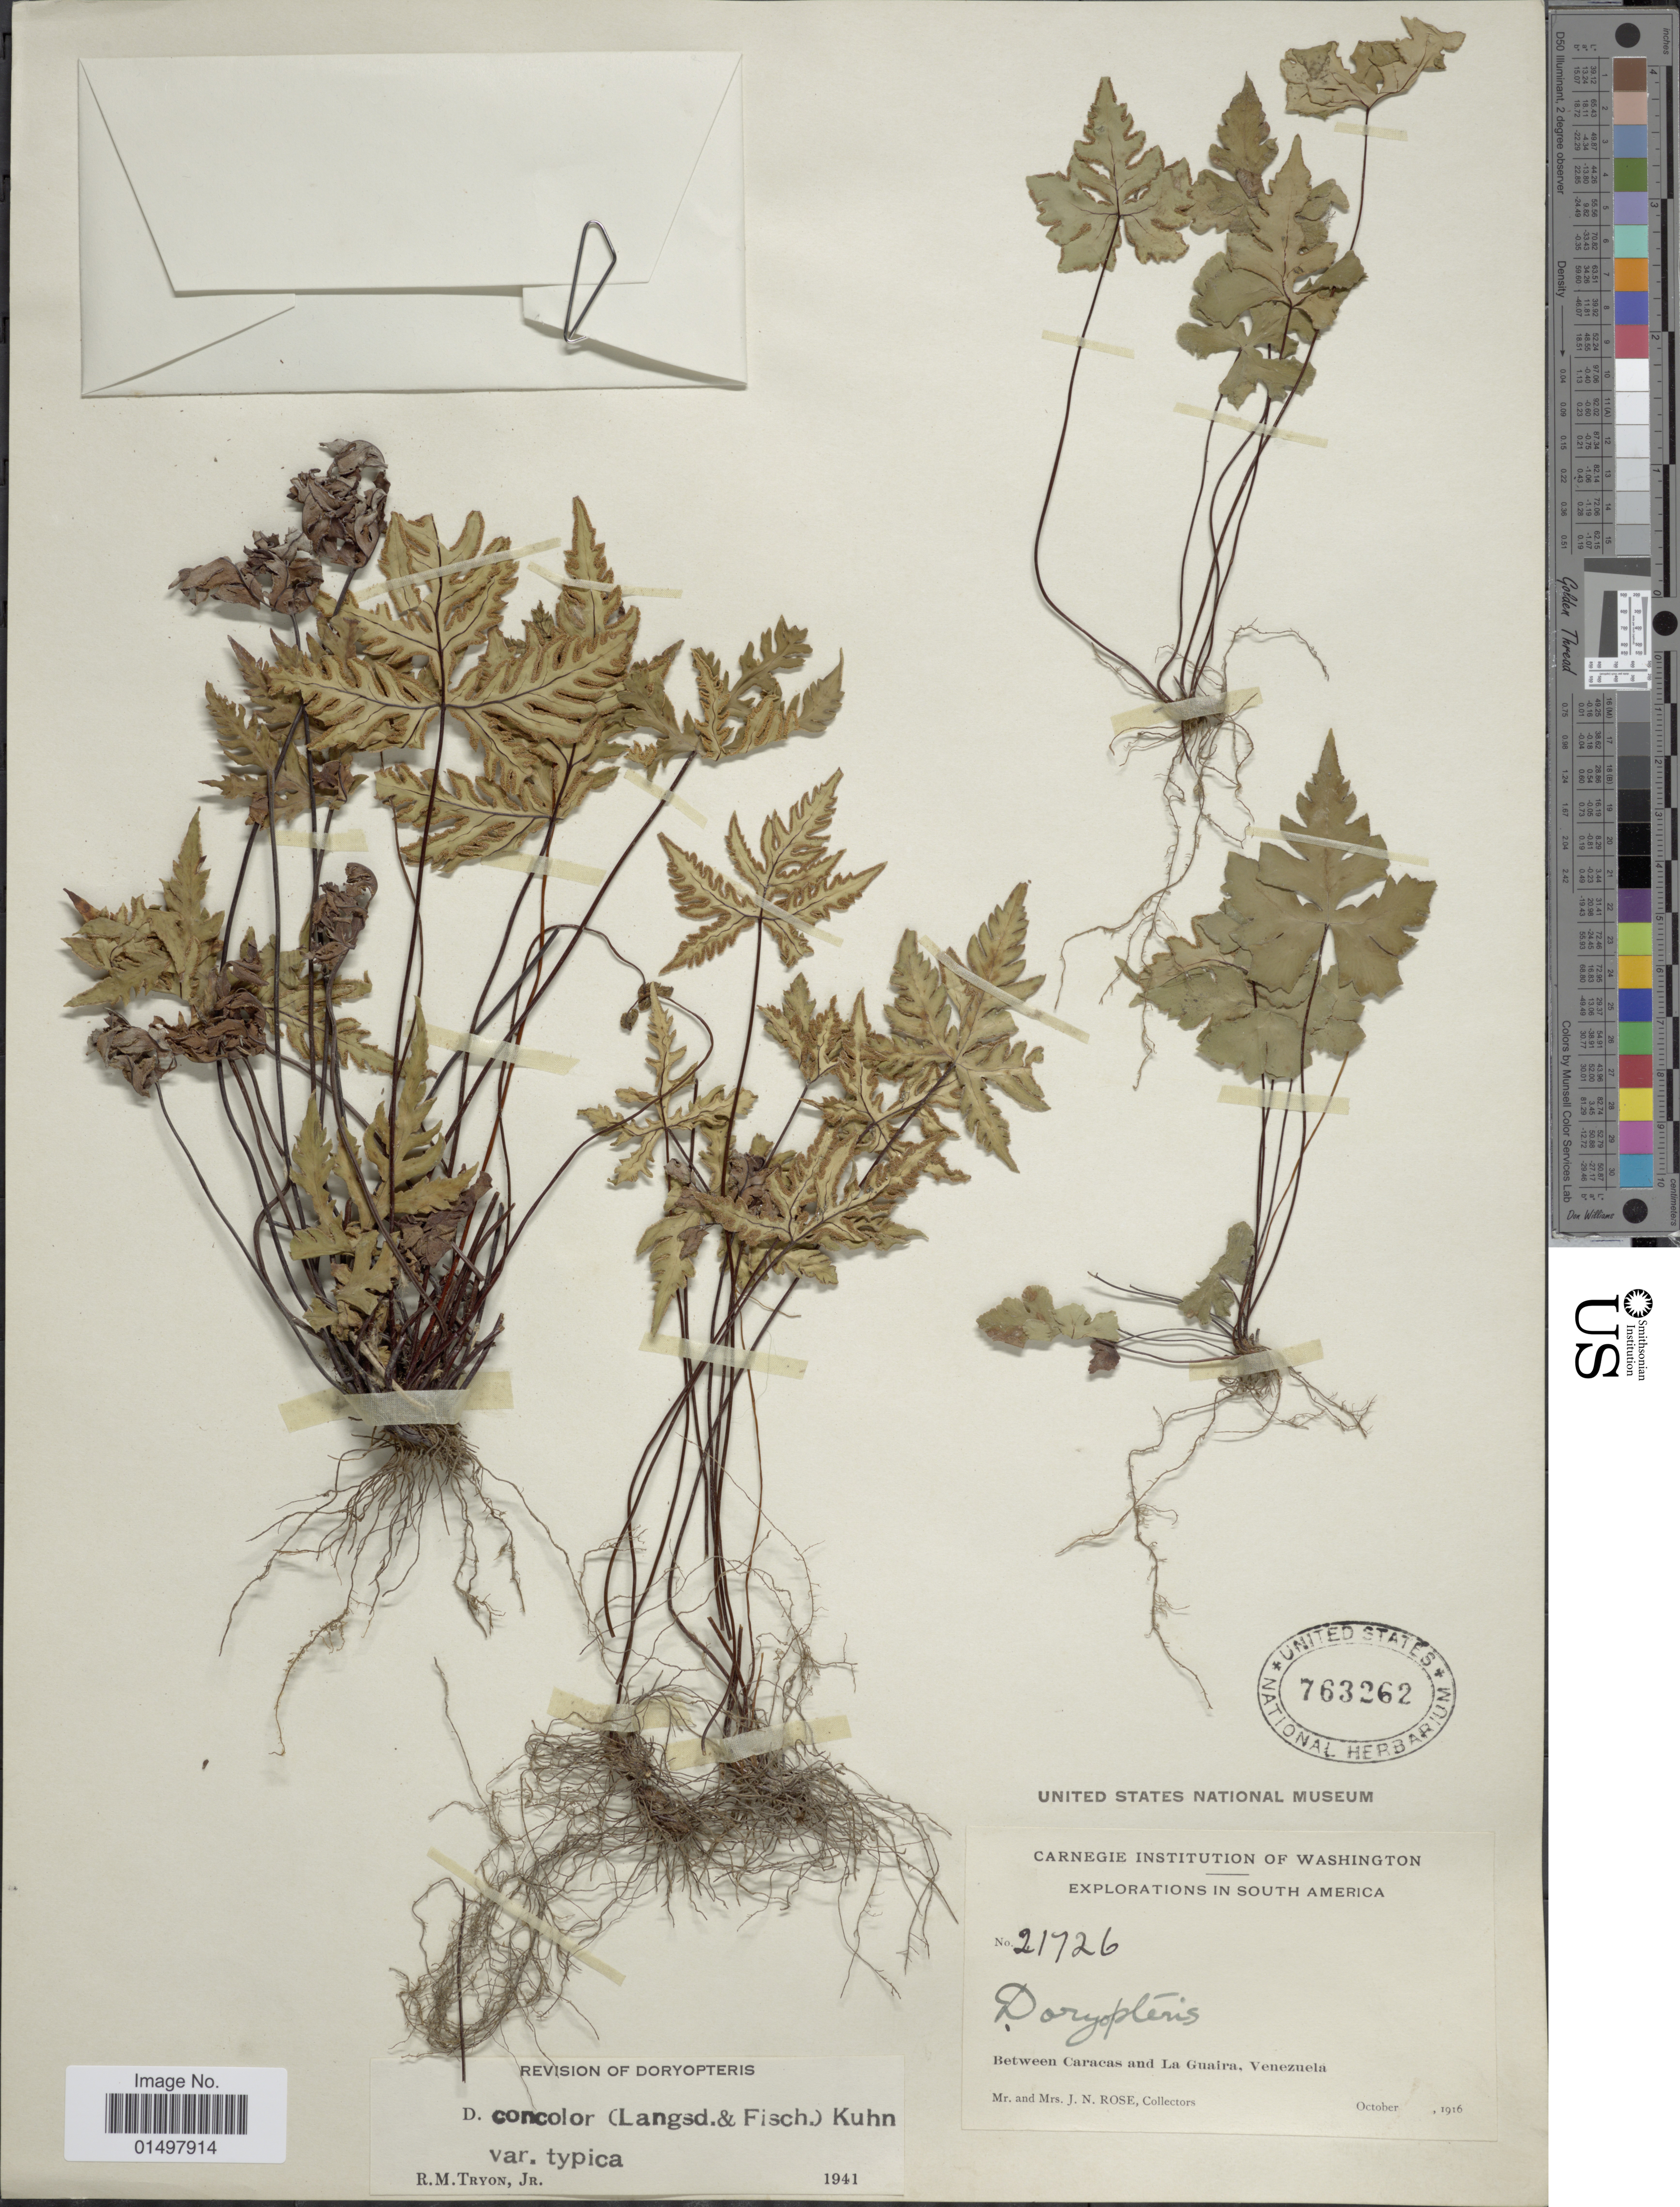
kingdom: Plantae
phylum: Tracheophyta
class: Polypodiopsida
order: Polypodiales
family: Pteridaceae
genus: Doryopteris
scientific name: Doryopteris concolor var. typica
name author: (Langsd. & Fisch.) Kuhn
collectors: J. N. Rose & L. B. Rose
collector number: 21726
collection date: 1916-10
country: Venezuela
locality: Between Caracas and La Guaira.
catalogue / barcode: US 763262